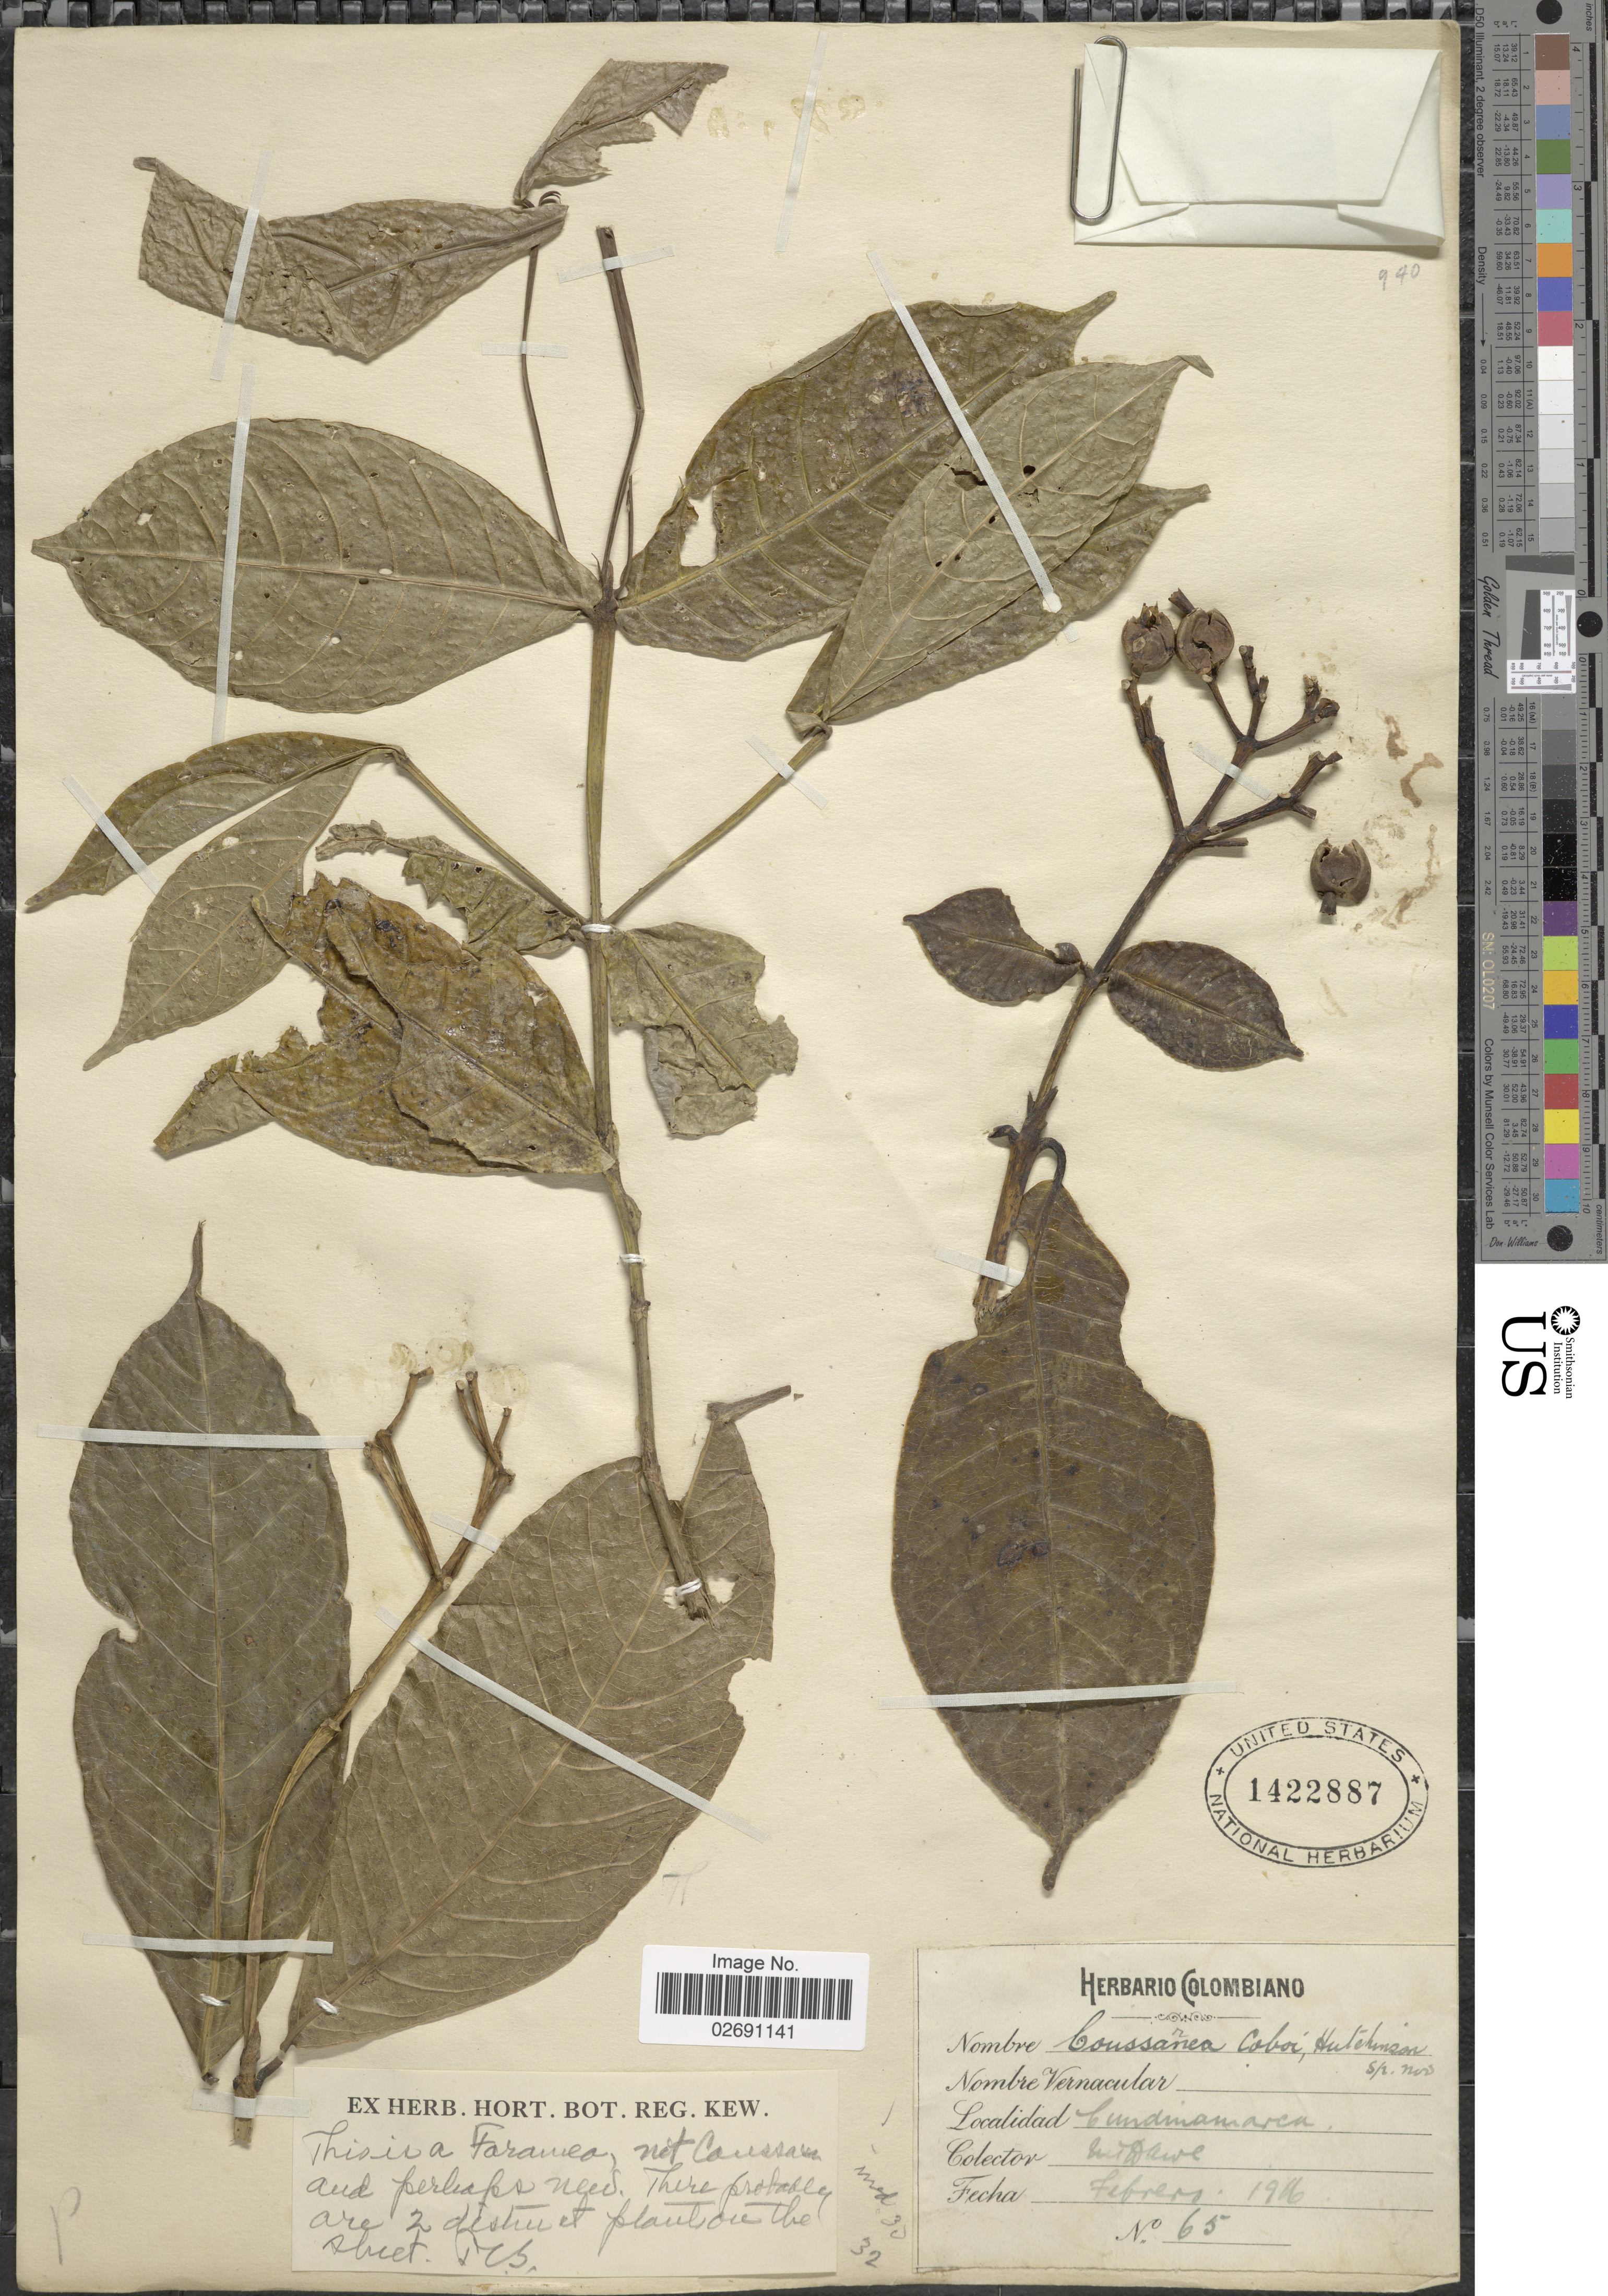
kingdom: Plantae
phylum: Tracheophyta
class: Magnoliopsida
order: Gentianales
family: Rubiaceae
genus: Faramea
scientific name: Faramea sp.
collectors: M. T. Dawe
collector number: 65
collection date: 1916-02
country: Colombia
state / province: Cundinamarca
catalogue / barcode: US 1422887